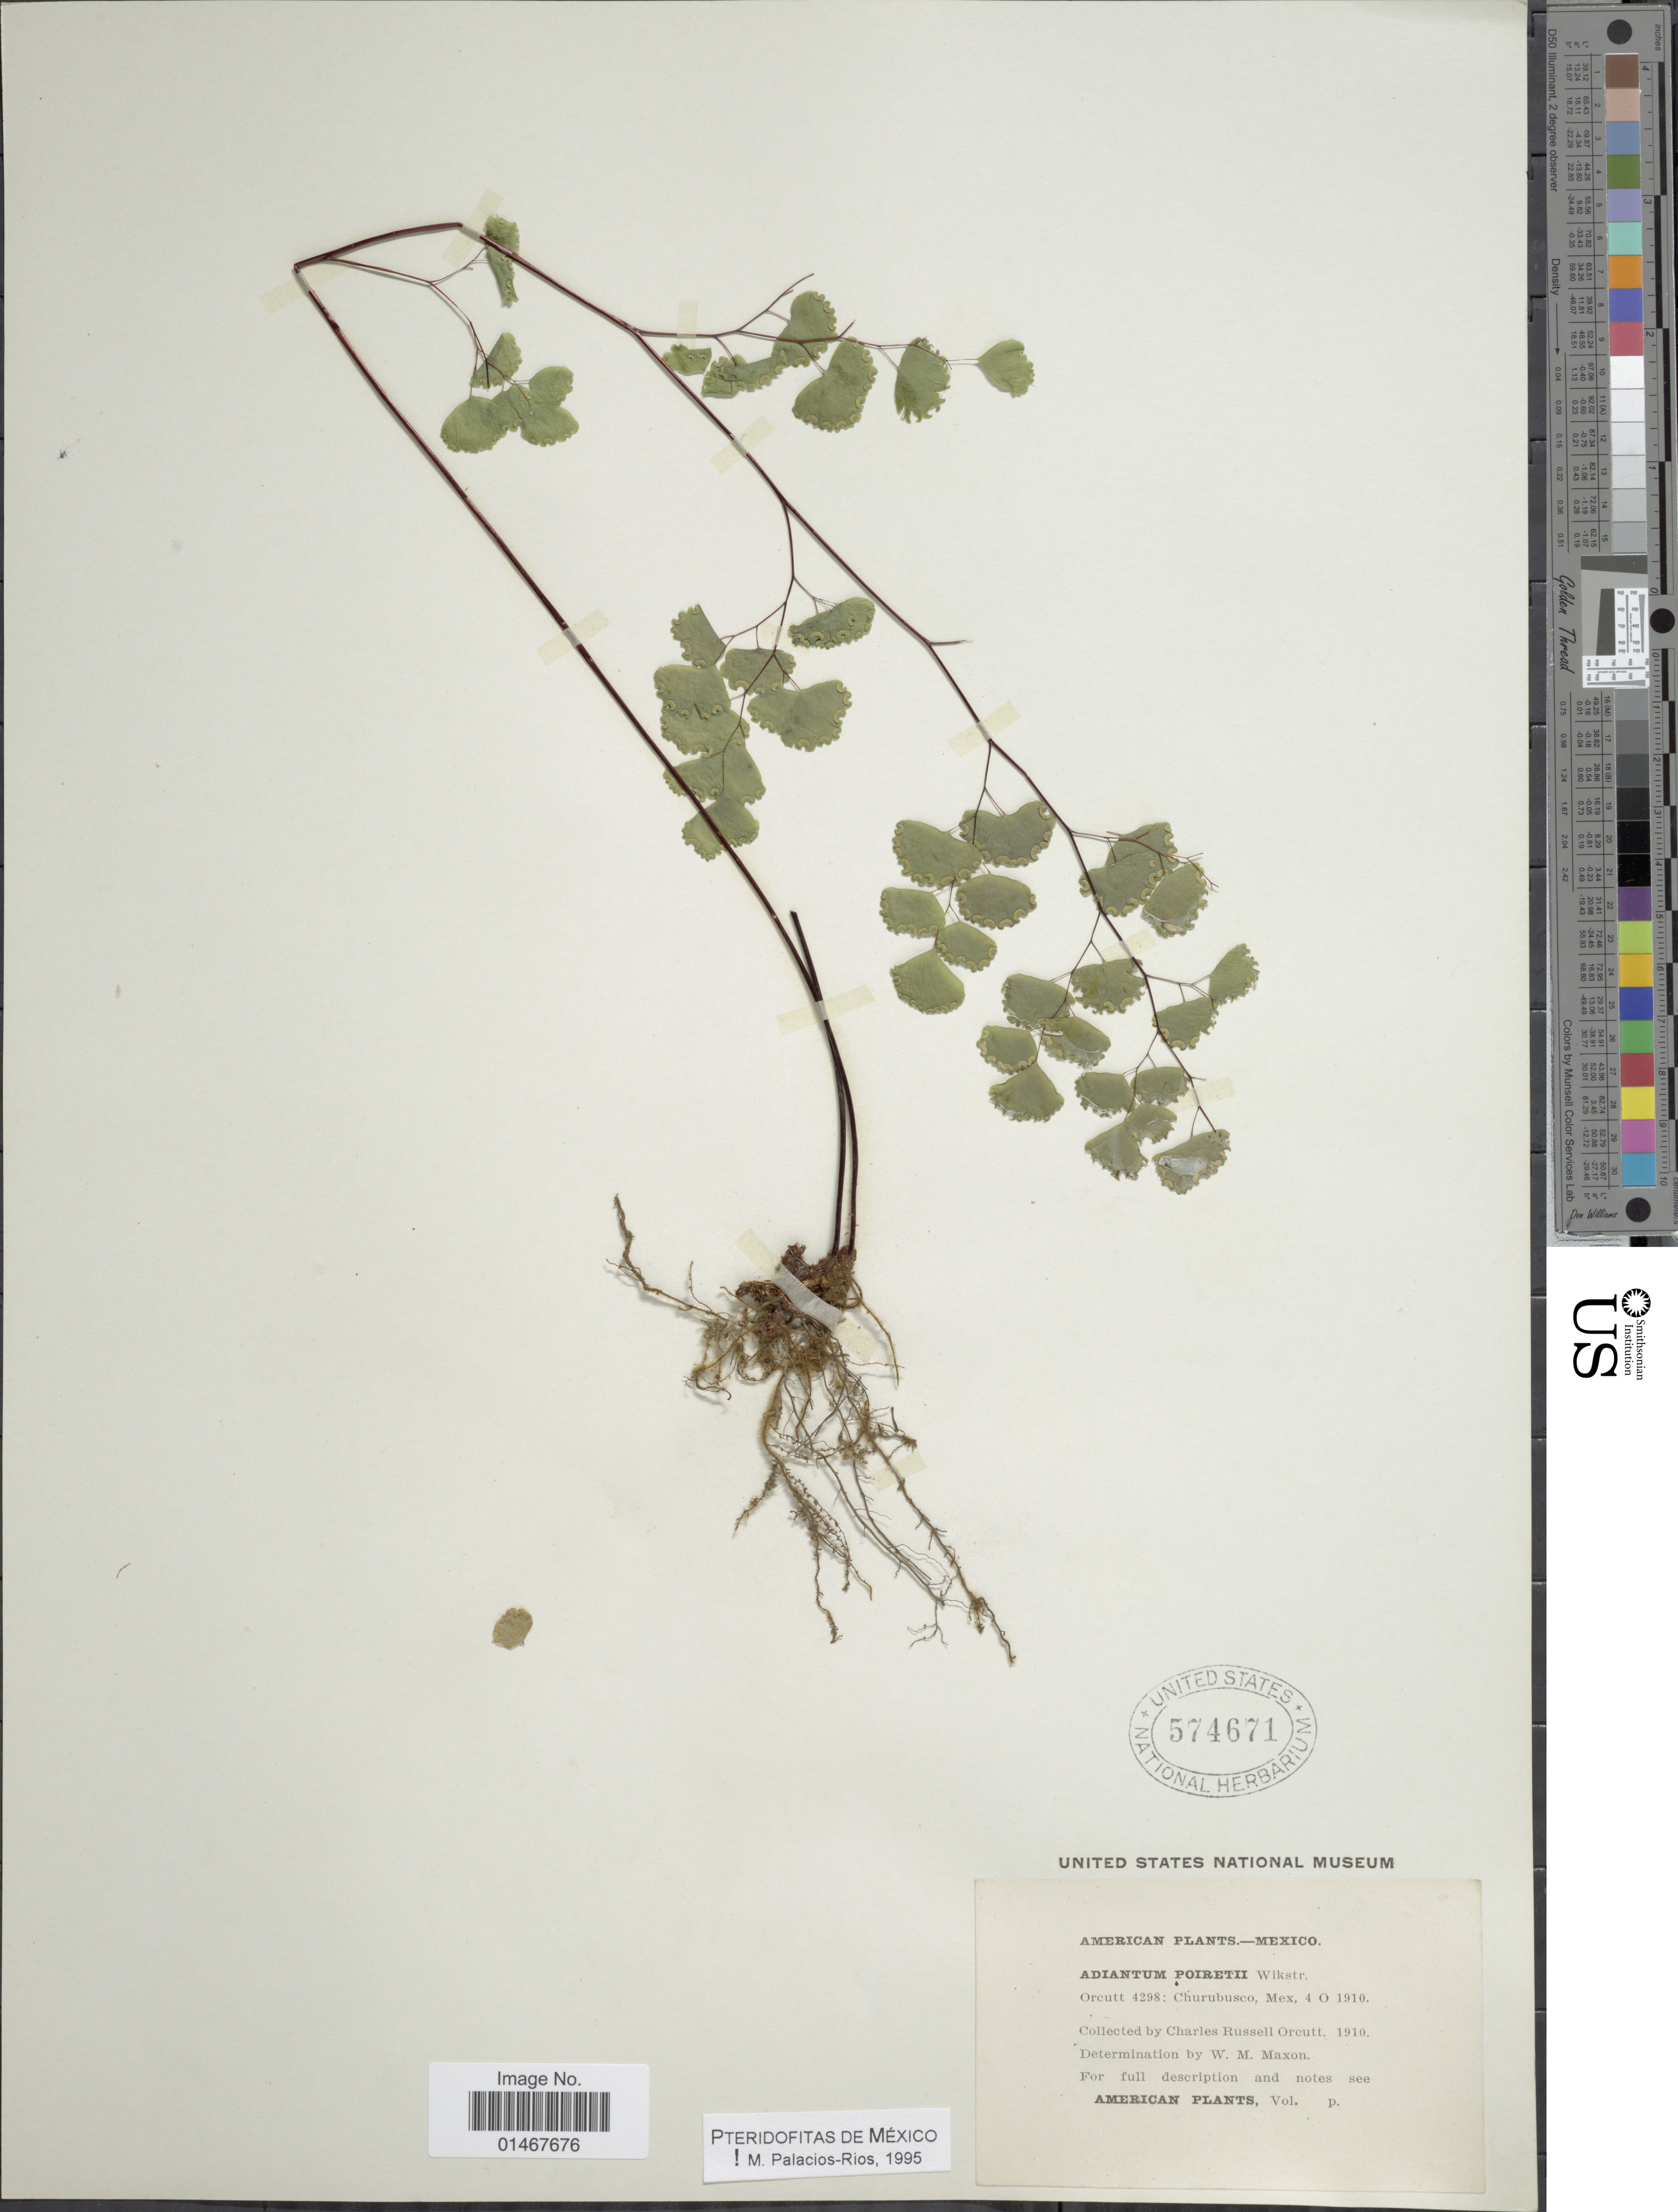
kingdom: Plantae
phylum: Tracheophyta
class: Polypodiopsida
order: Polypodiales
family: Pteridaceae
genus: Adiantum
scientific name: Adiantum poiretii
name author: Wikstr.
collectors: C. R. Orcutt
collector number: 4298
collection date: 1910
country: Mexico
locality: Churubusco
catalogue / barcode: US 574671